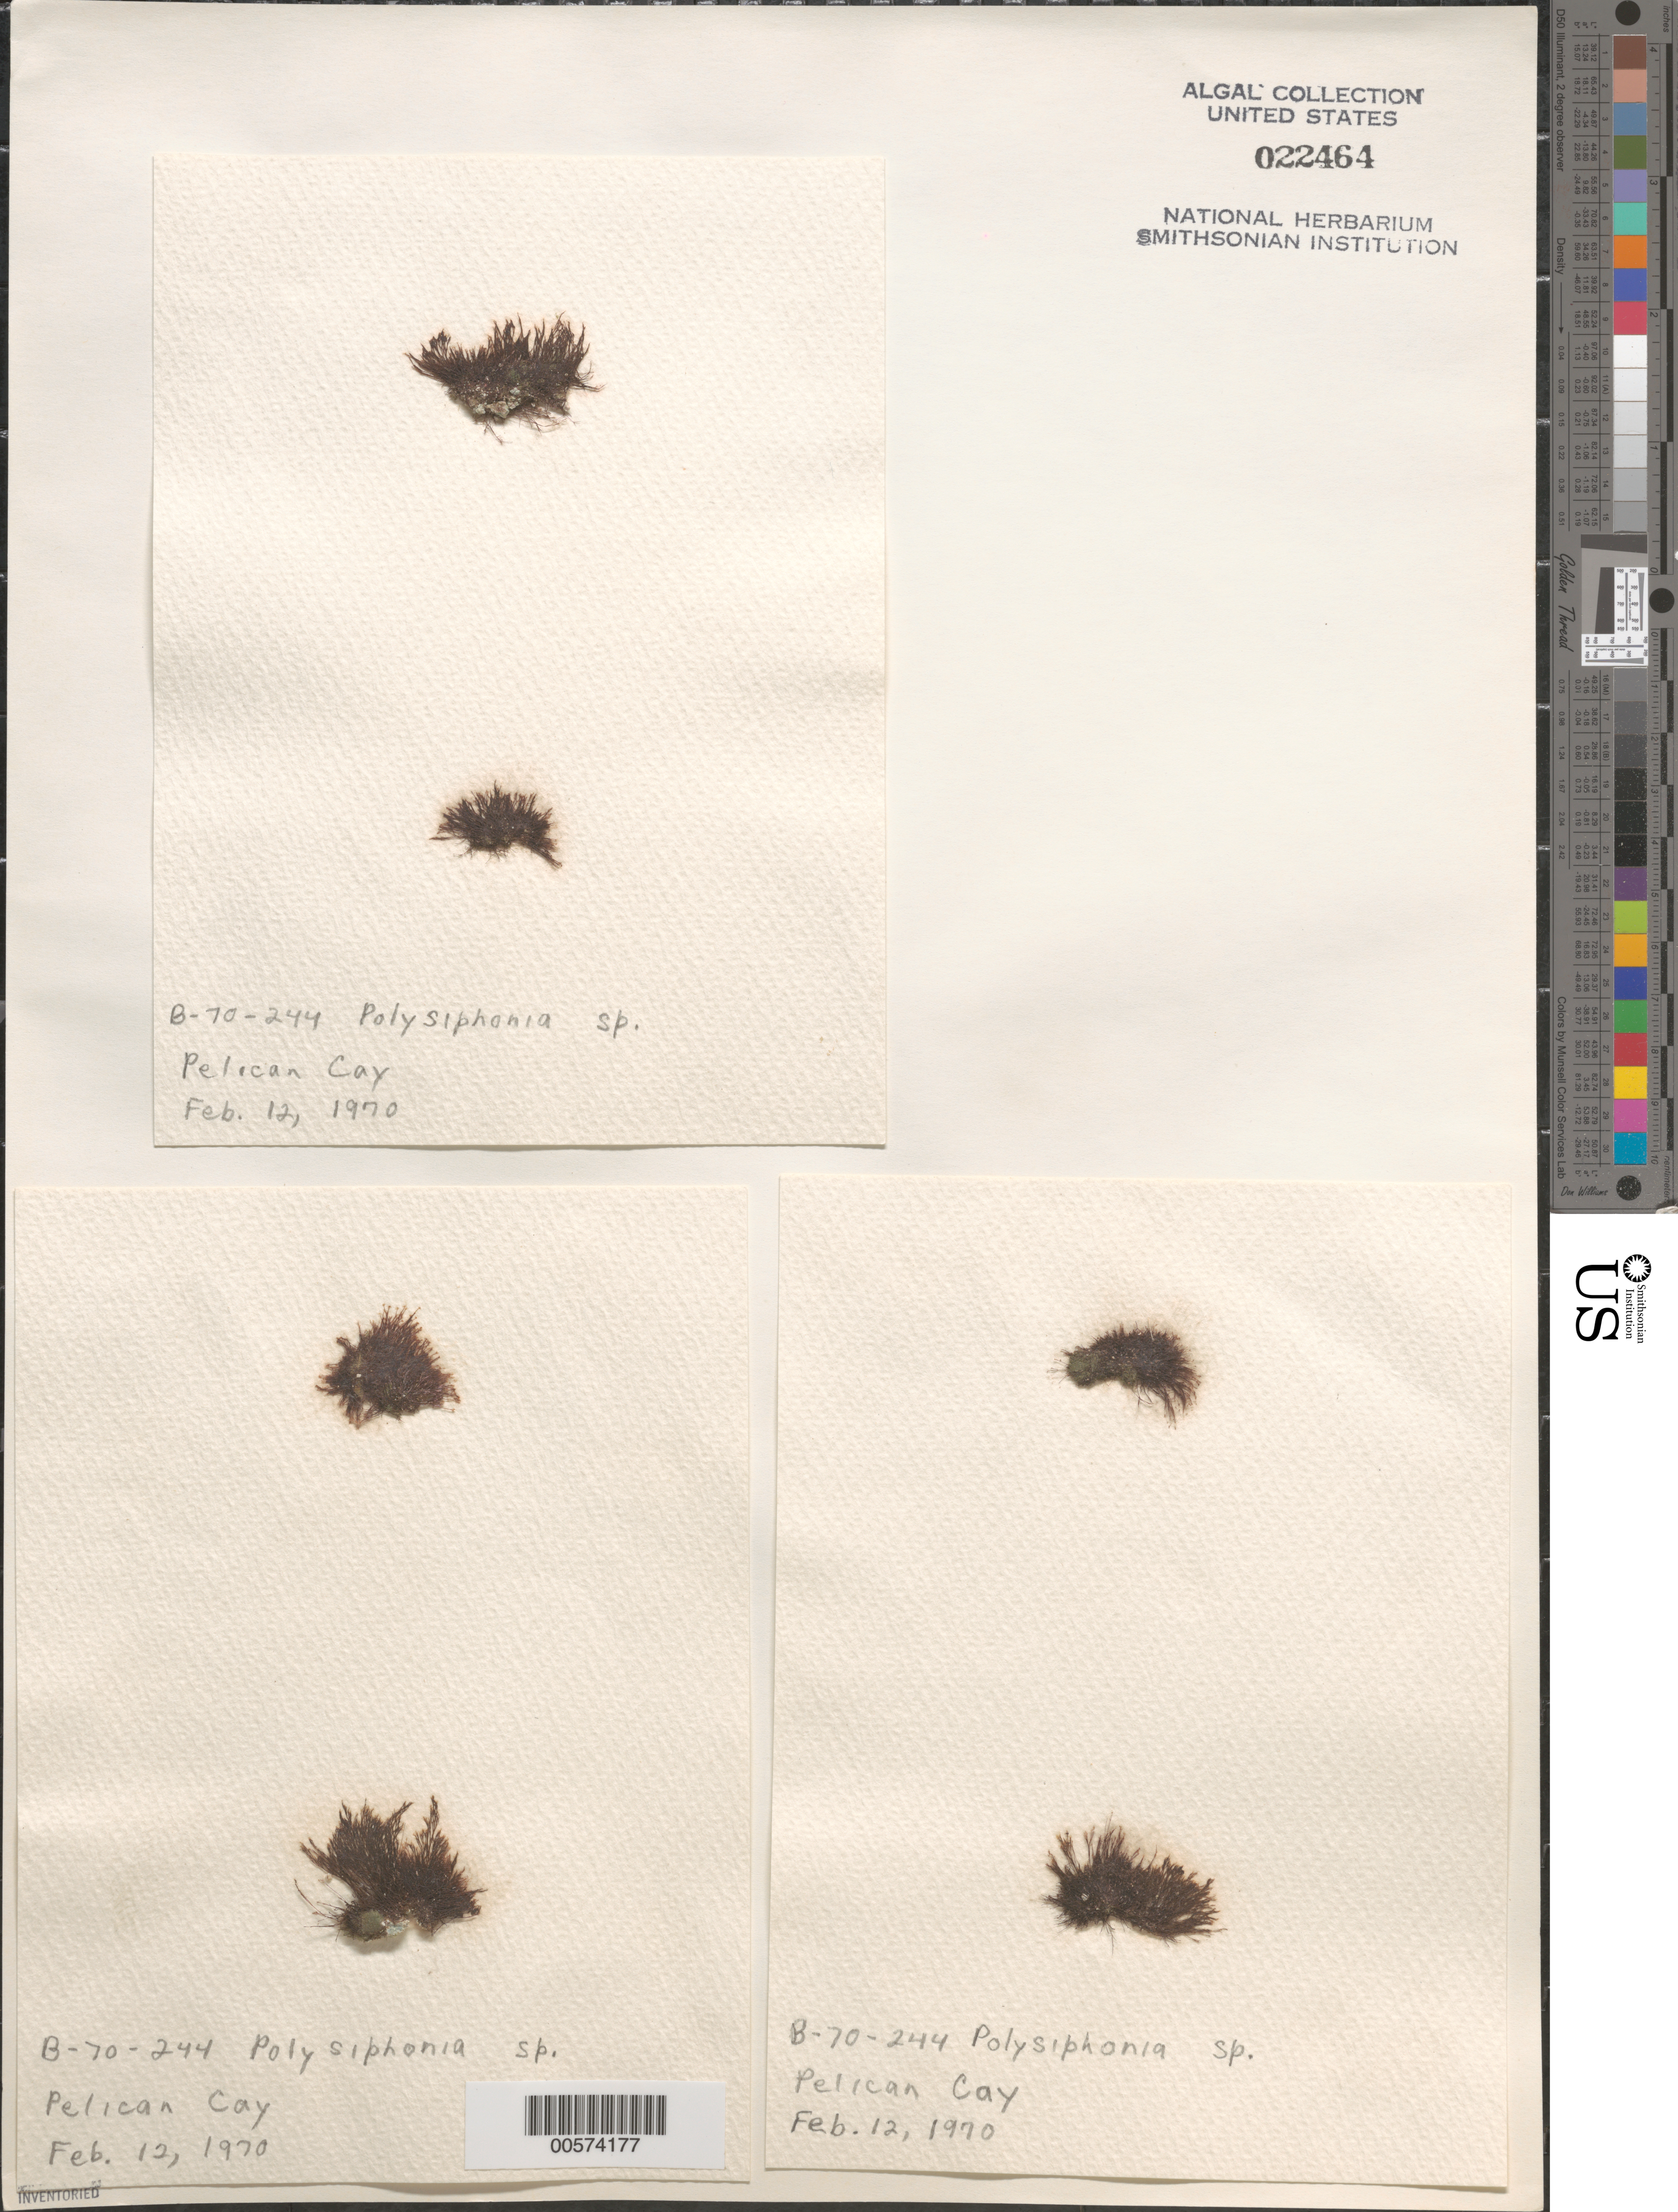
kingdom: Plantae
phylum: Rhodophyta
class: Florideophyceae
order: Ceramiales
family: Rhodomelaceae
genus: Polysiphonia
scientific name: Polysiphonia sp.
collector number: B-70-244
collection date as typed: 12 Feb 1970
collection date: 1970-02-12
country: Bahamas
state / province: Abaco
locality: Pelican cay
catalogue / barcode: US 22464